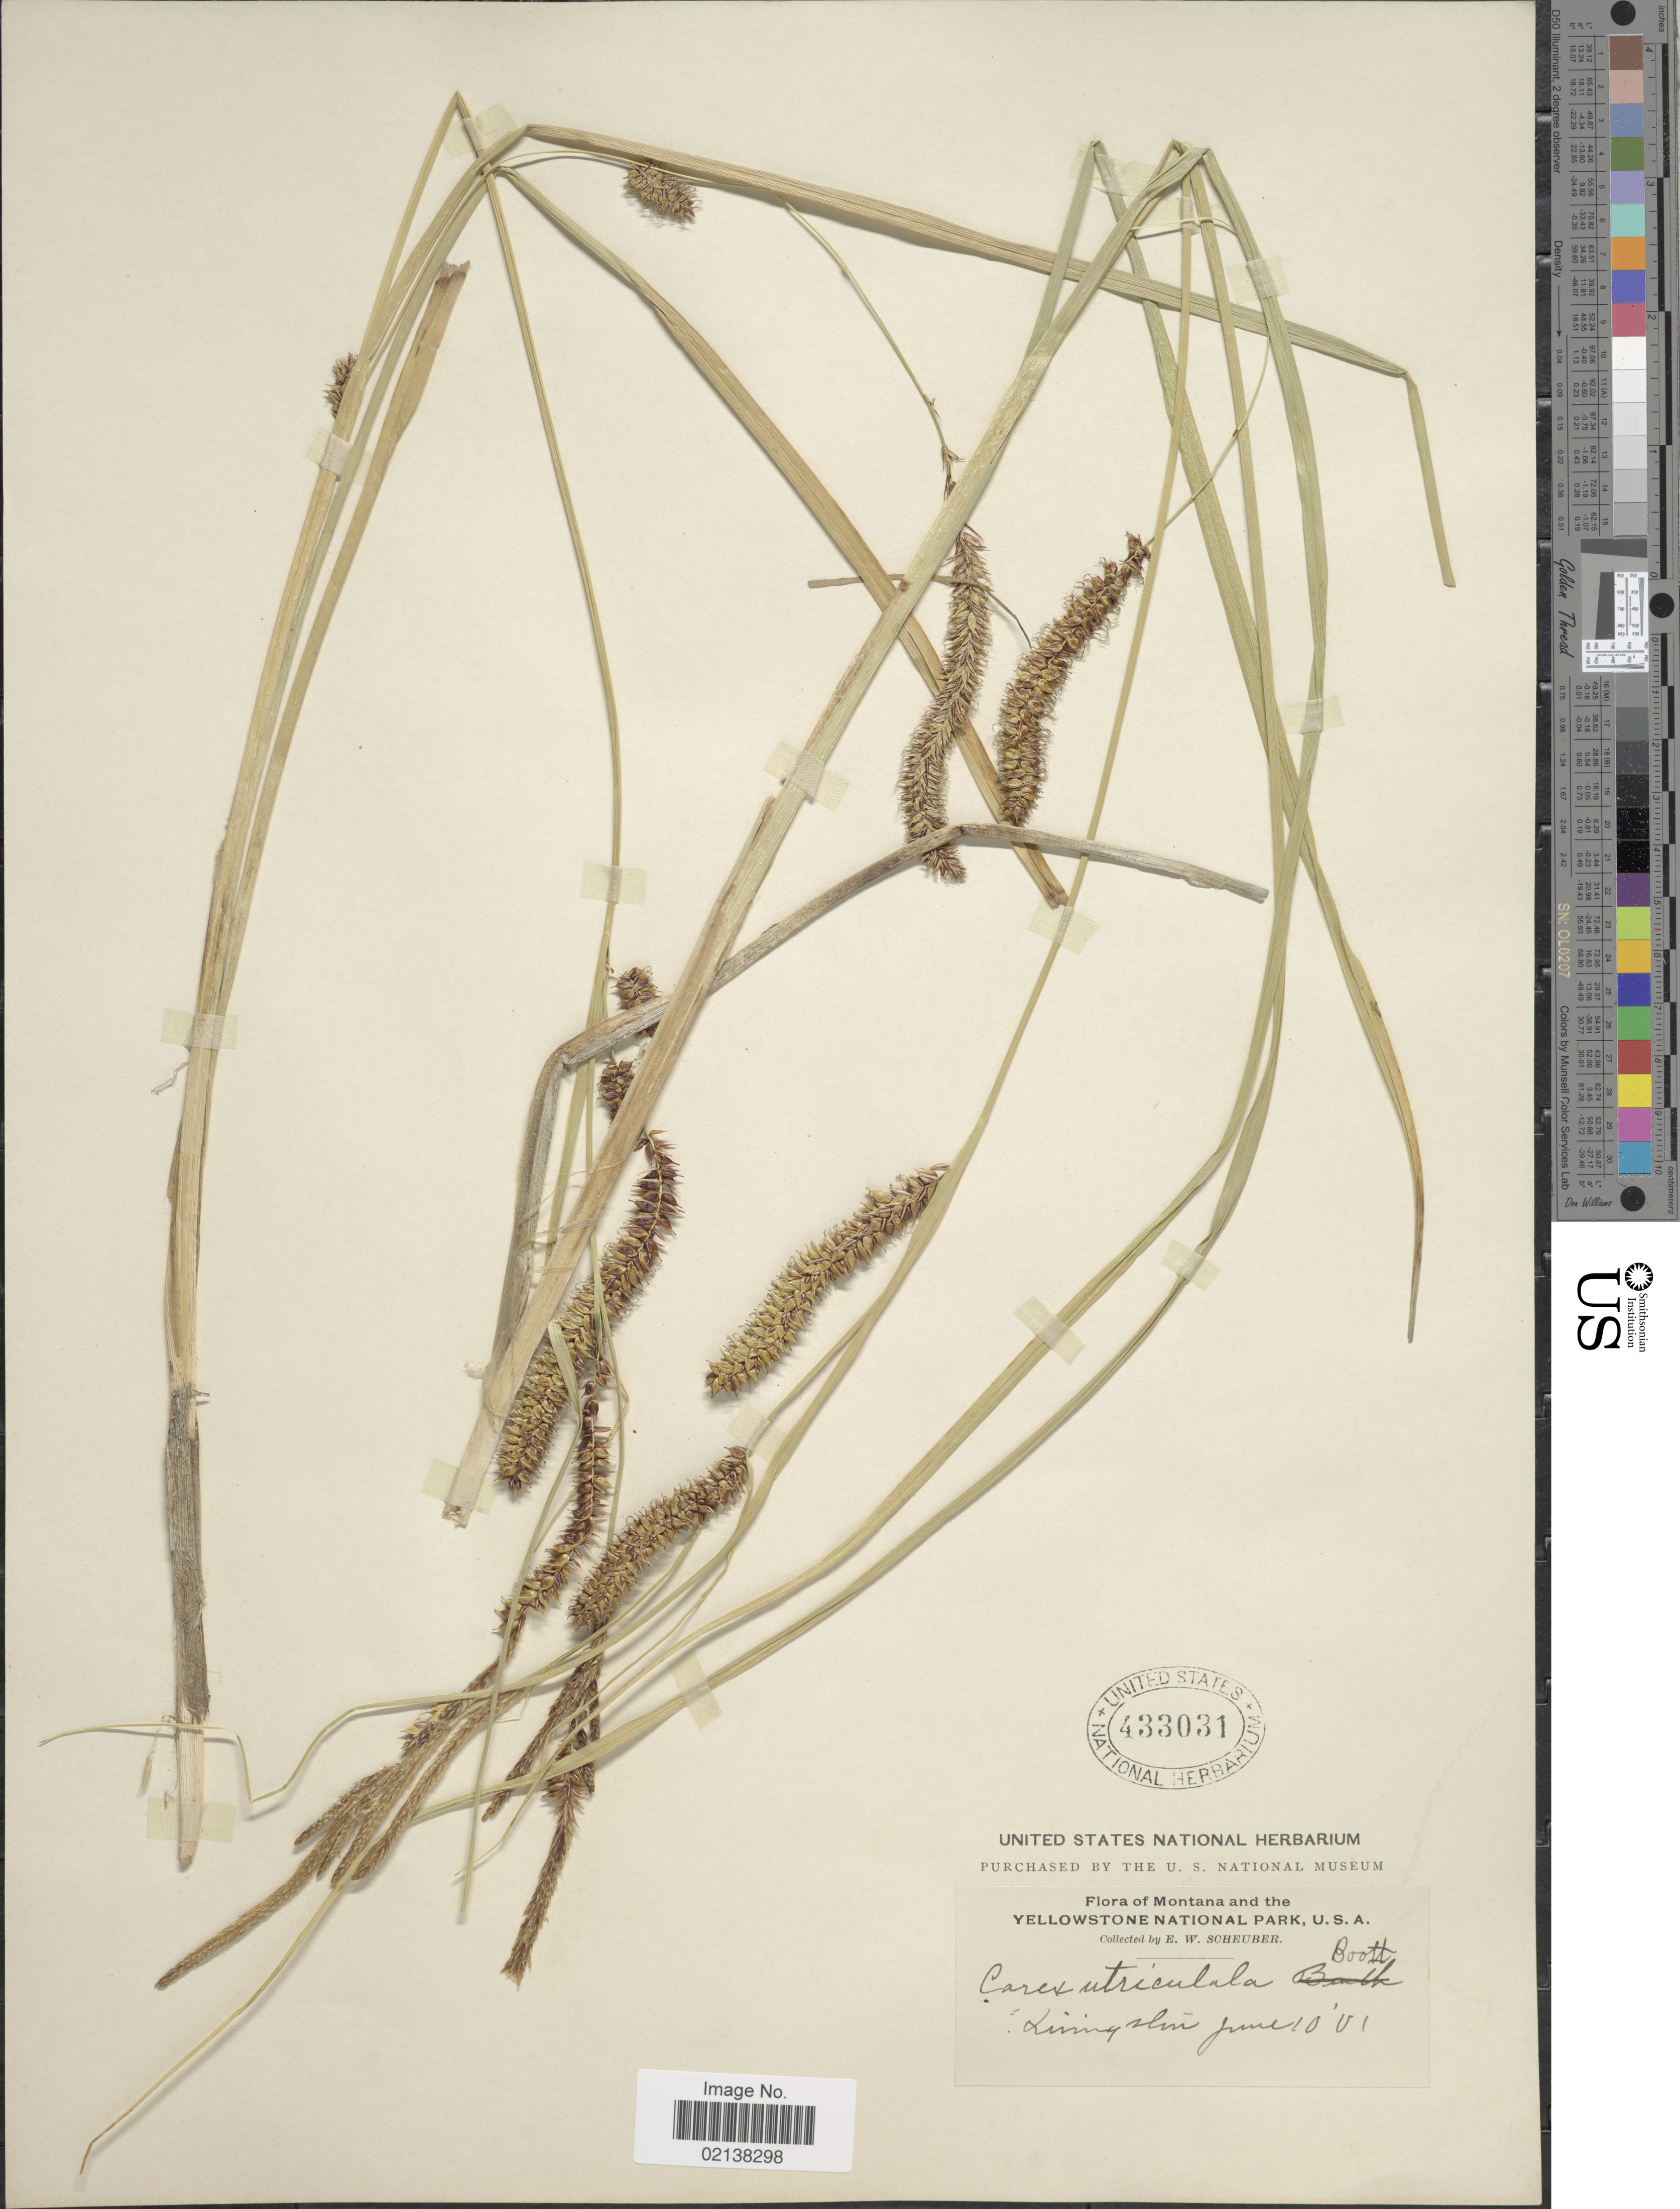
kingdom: Plantae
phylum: Tracheophyta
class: Liliopsida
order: Poales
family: Cyperaceae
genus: Carex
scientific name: Carex utriculata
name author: Boott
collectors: E. Scheuber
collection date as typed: Transcribed d/m/y: 10/6/1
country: United States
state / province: Montana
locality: Montana and Yellowstone National Park, U.S.A. Livingston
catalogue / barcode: US 433031